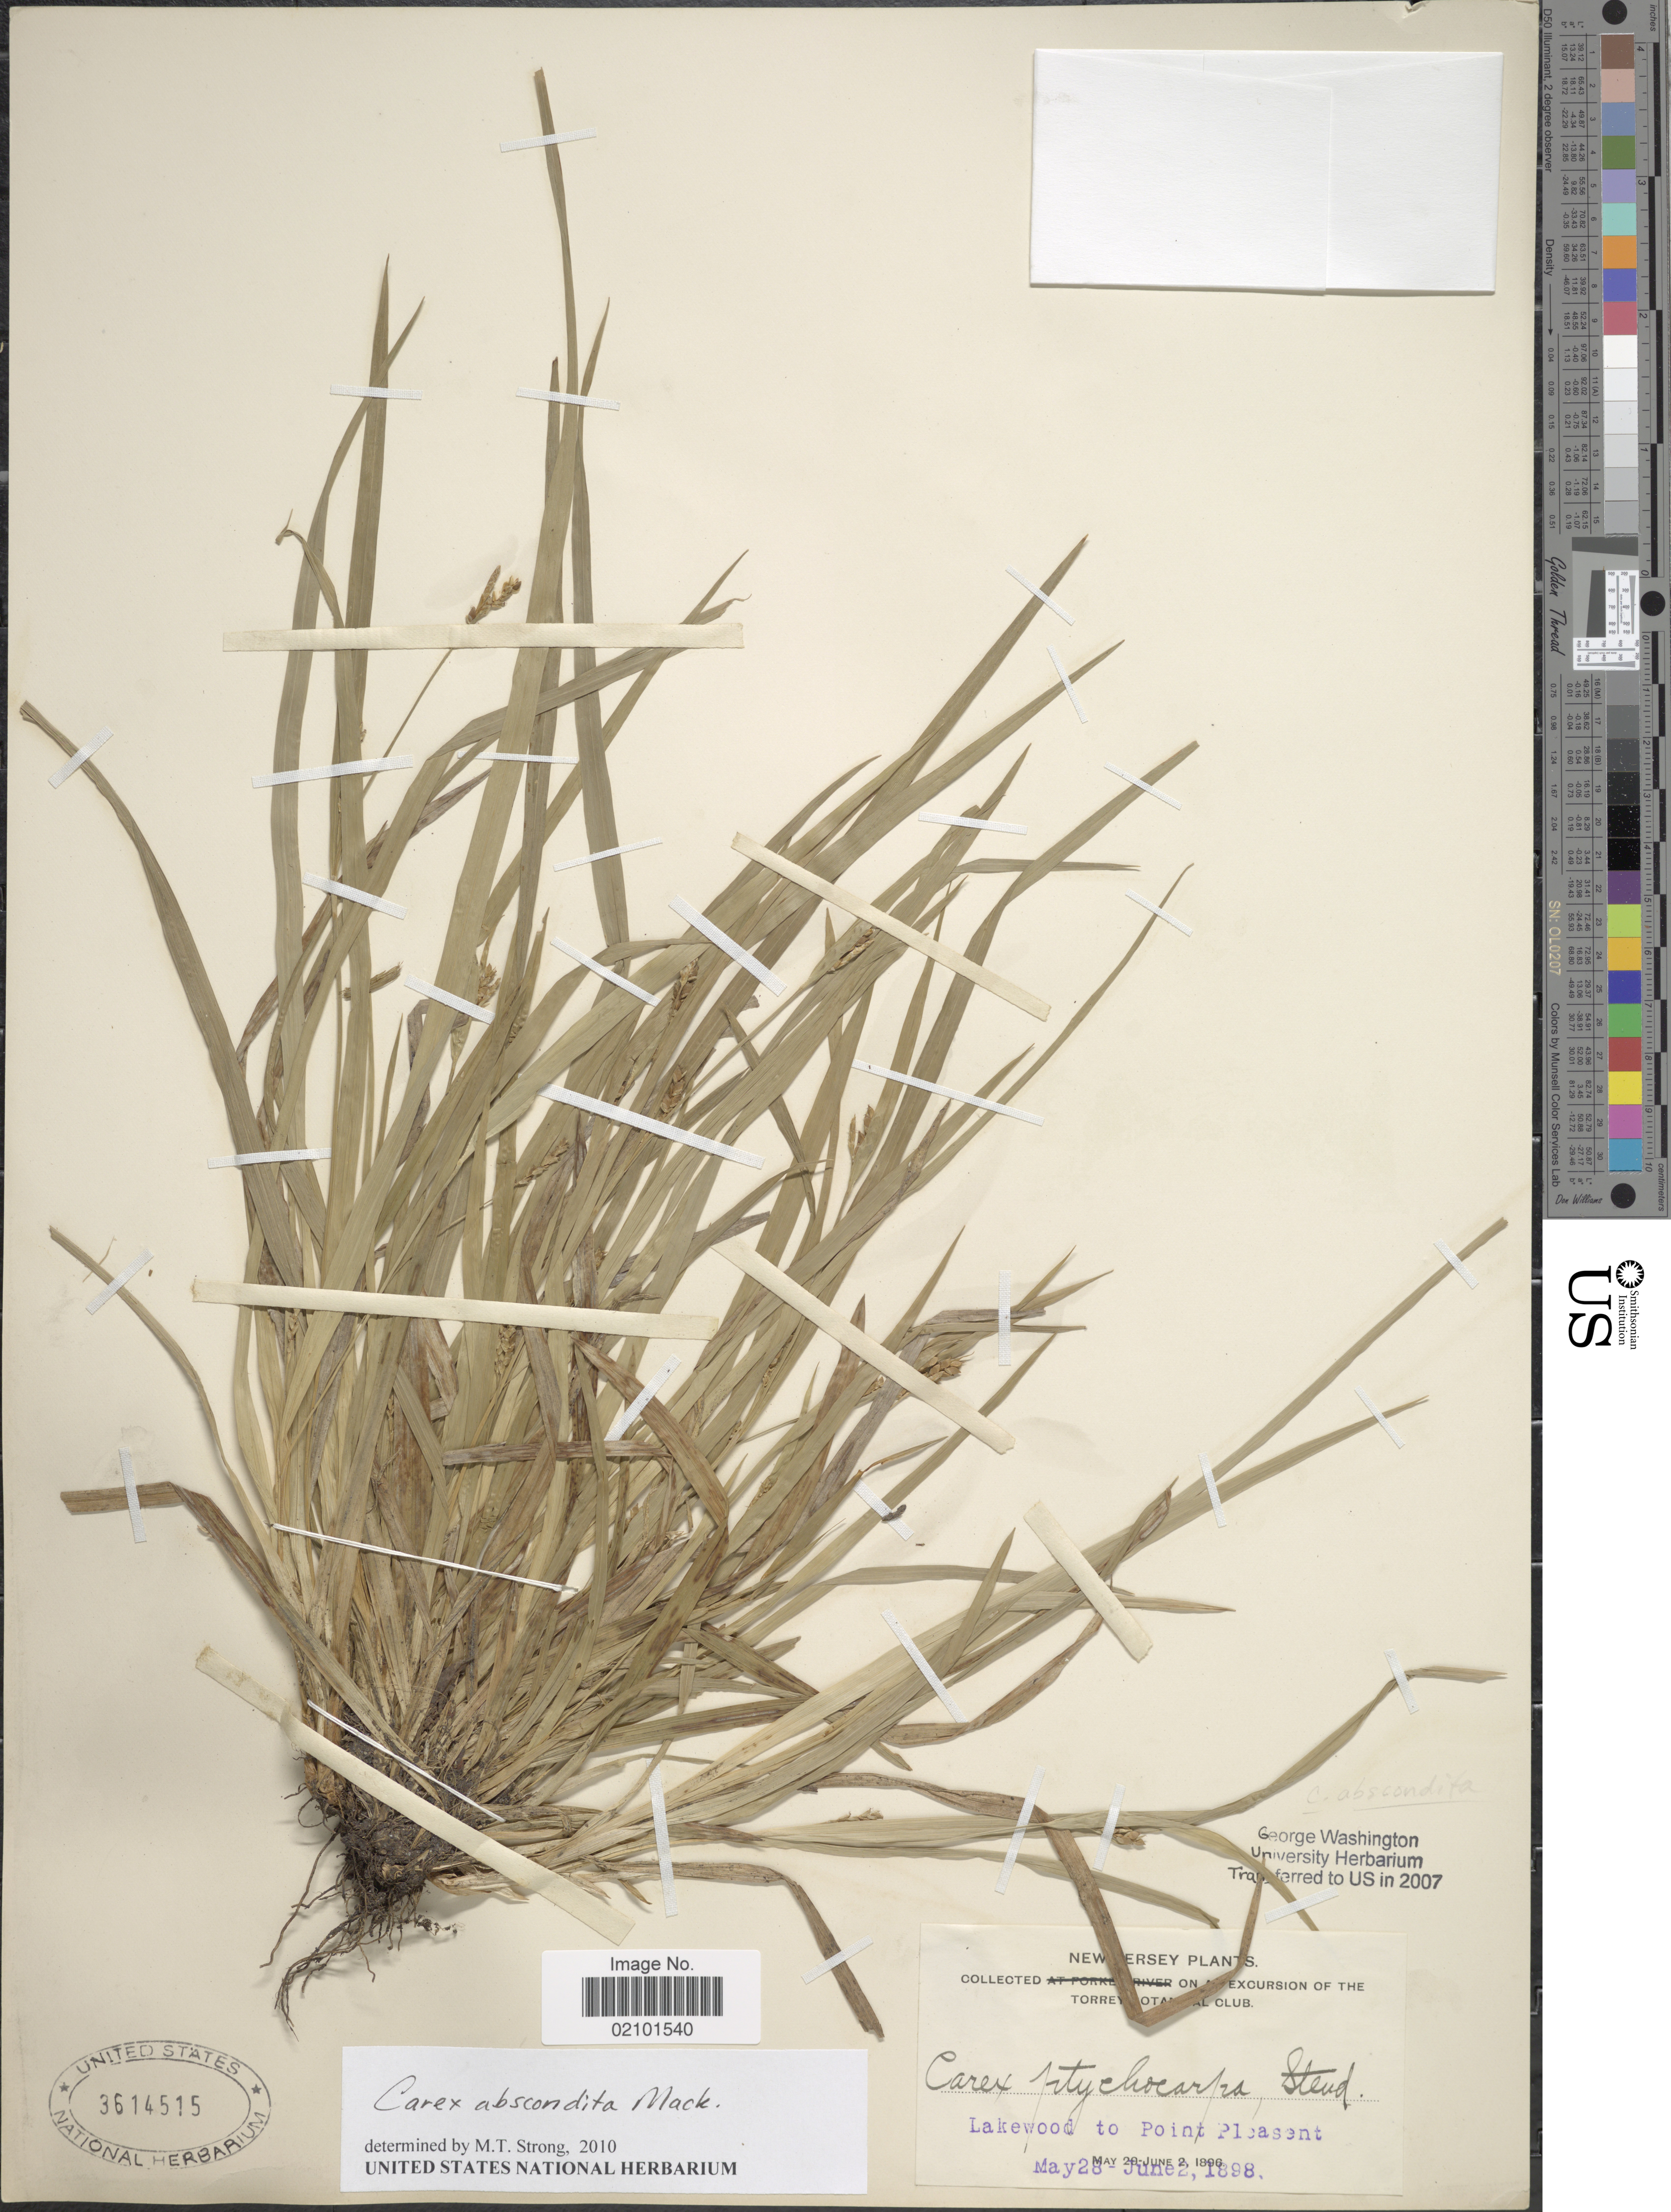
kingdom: Plantae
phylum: Tracheophyta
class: Liliopsida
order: Poales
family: Cyperaceae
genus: Carex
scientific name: Carex abscondita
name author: Mack.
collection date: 1898-05-28/1898-06-02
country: United States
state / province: New Jersey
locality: Lakewood to Point Pleasent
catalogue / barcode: US 3614515